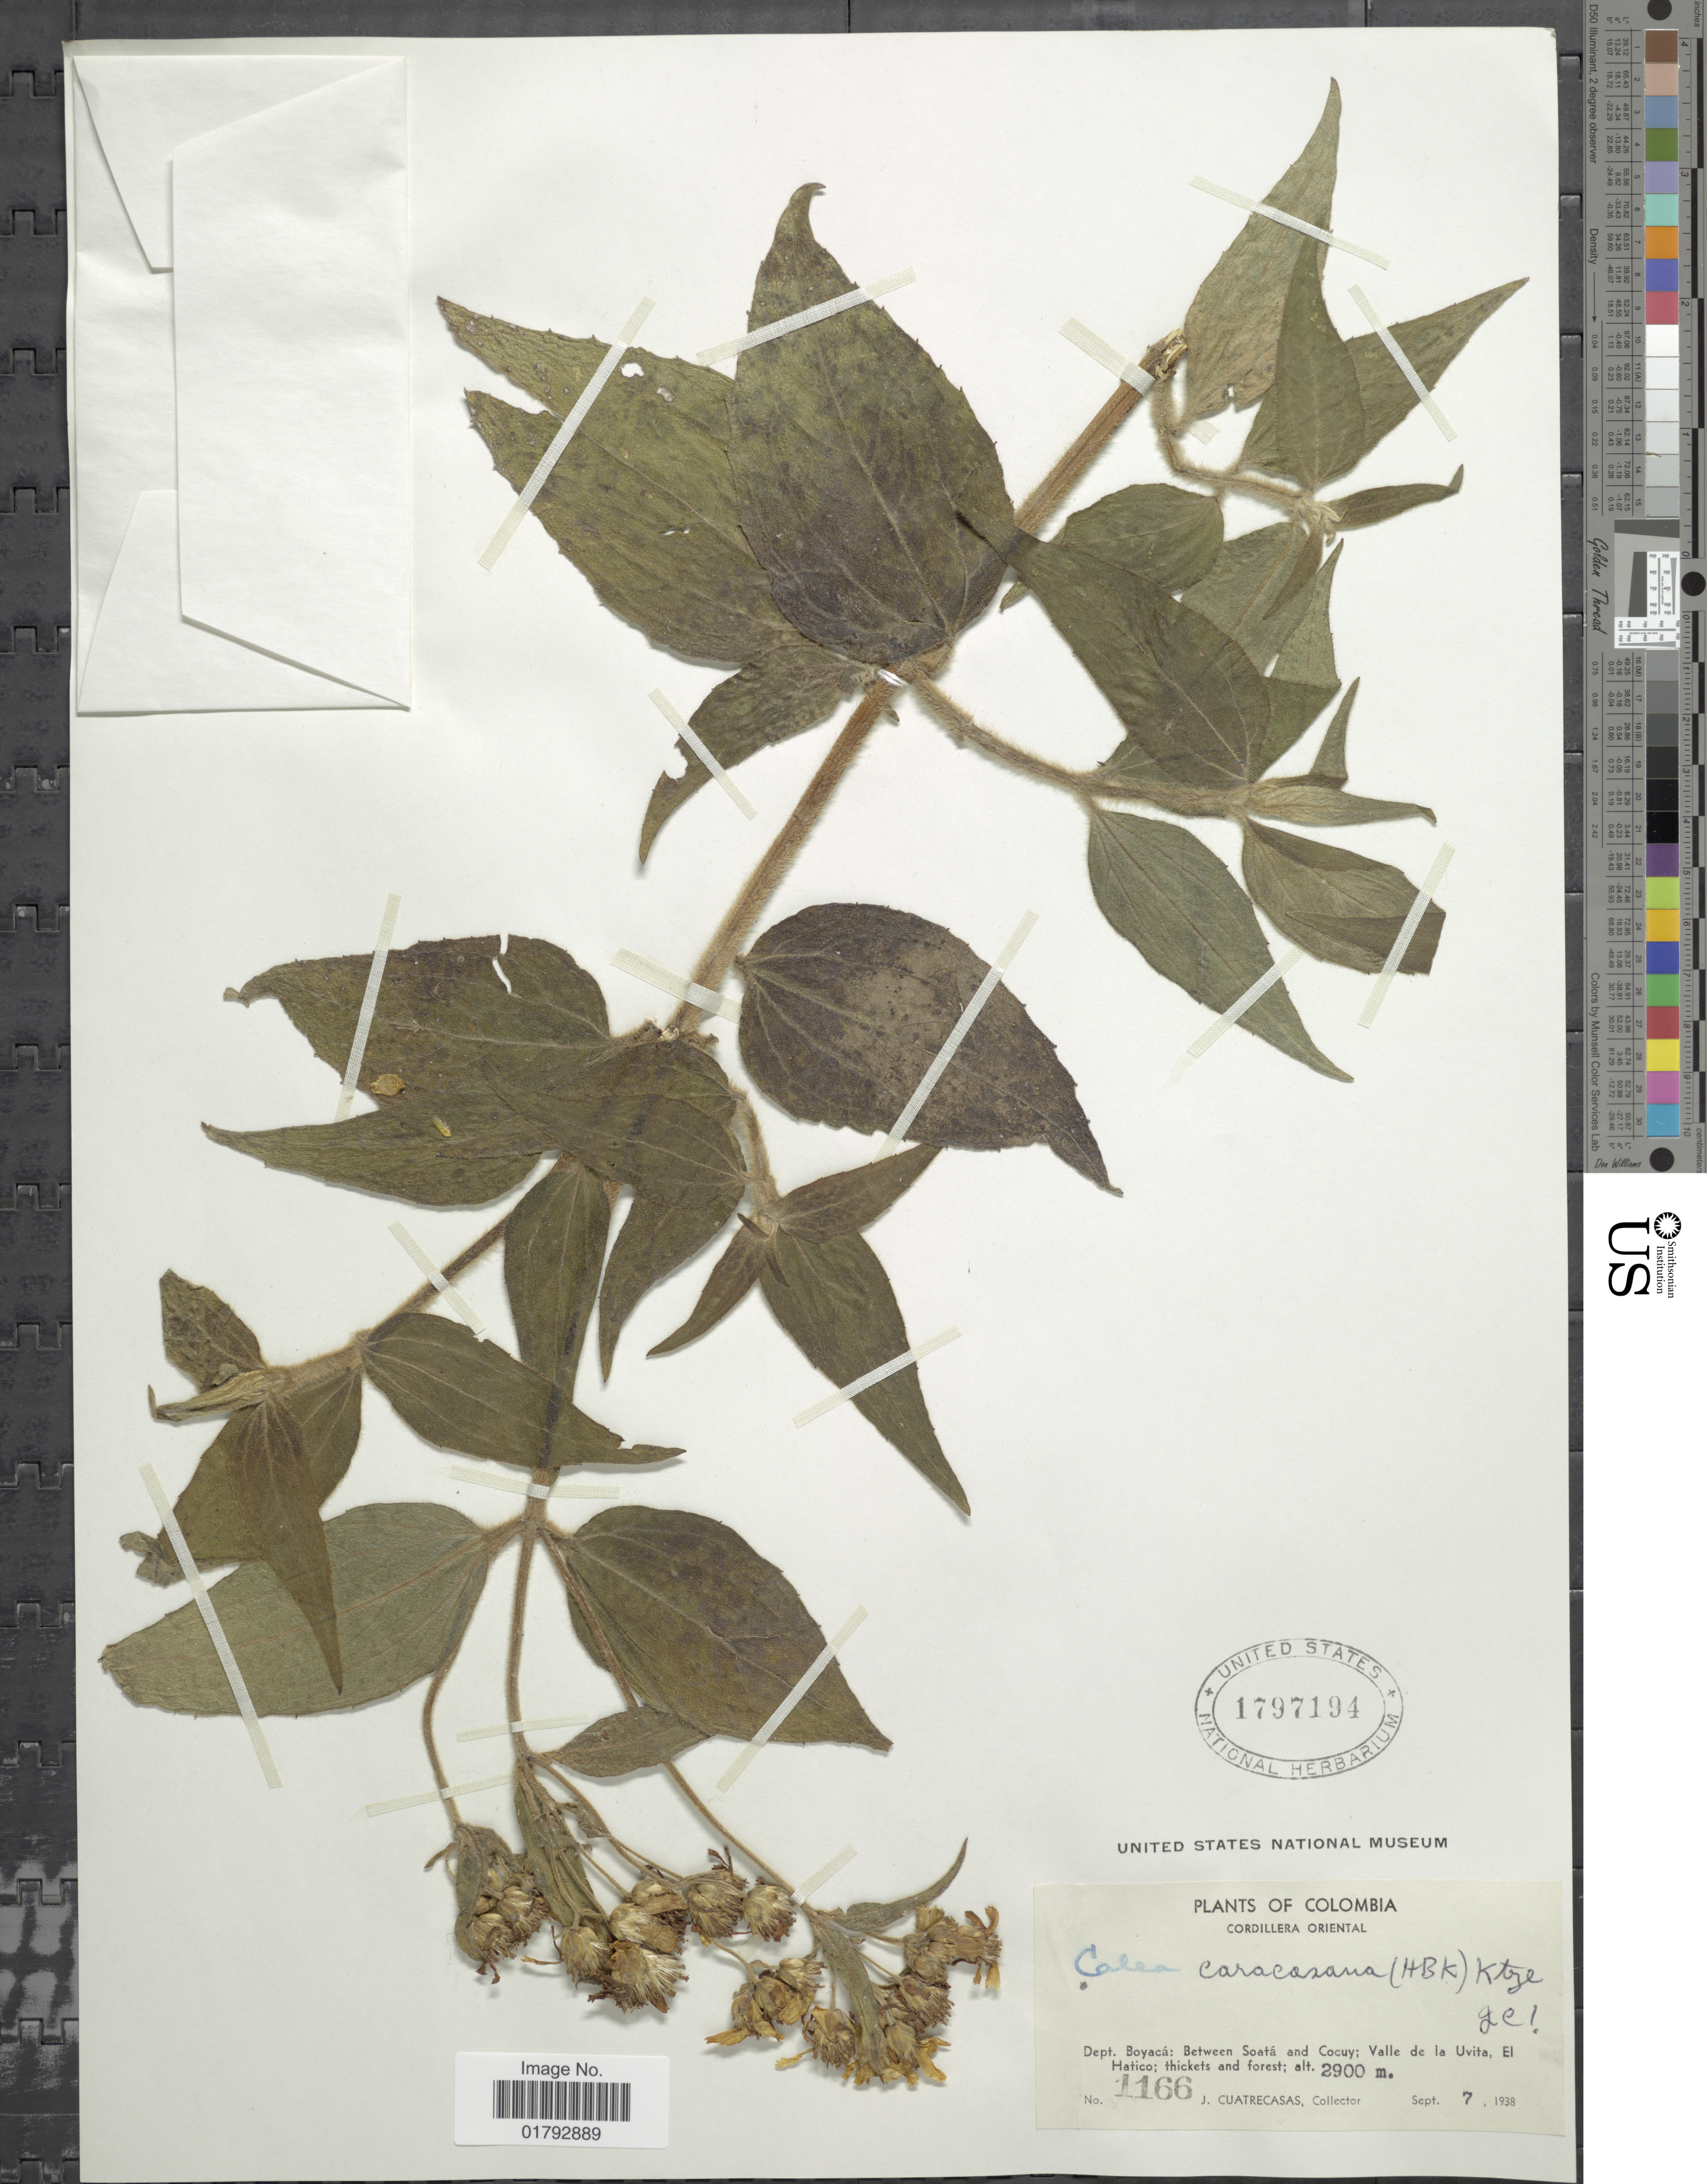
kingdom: Plantae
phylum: Tracheophyta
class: Magnoliopsida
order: Asterales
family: Asteraceae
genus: Alloispermum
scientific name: Alloispermum caracasanum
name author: (Kunth) H. Rob.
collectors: J. Cuatrecasas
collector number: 1166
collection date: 1938-09-07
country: Colombia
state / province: Boyacá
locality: Dept. Boyaca: Between Soata and Cocuy; Valle de la Uvita, El Hatico.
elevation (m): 2900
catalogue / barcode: US 1797194